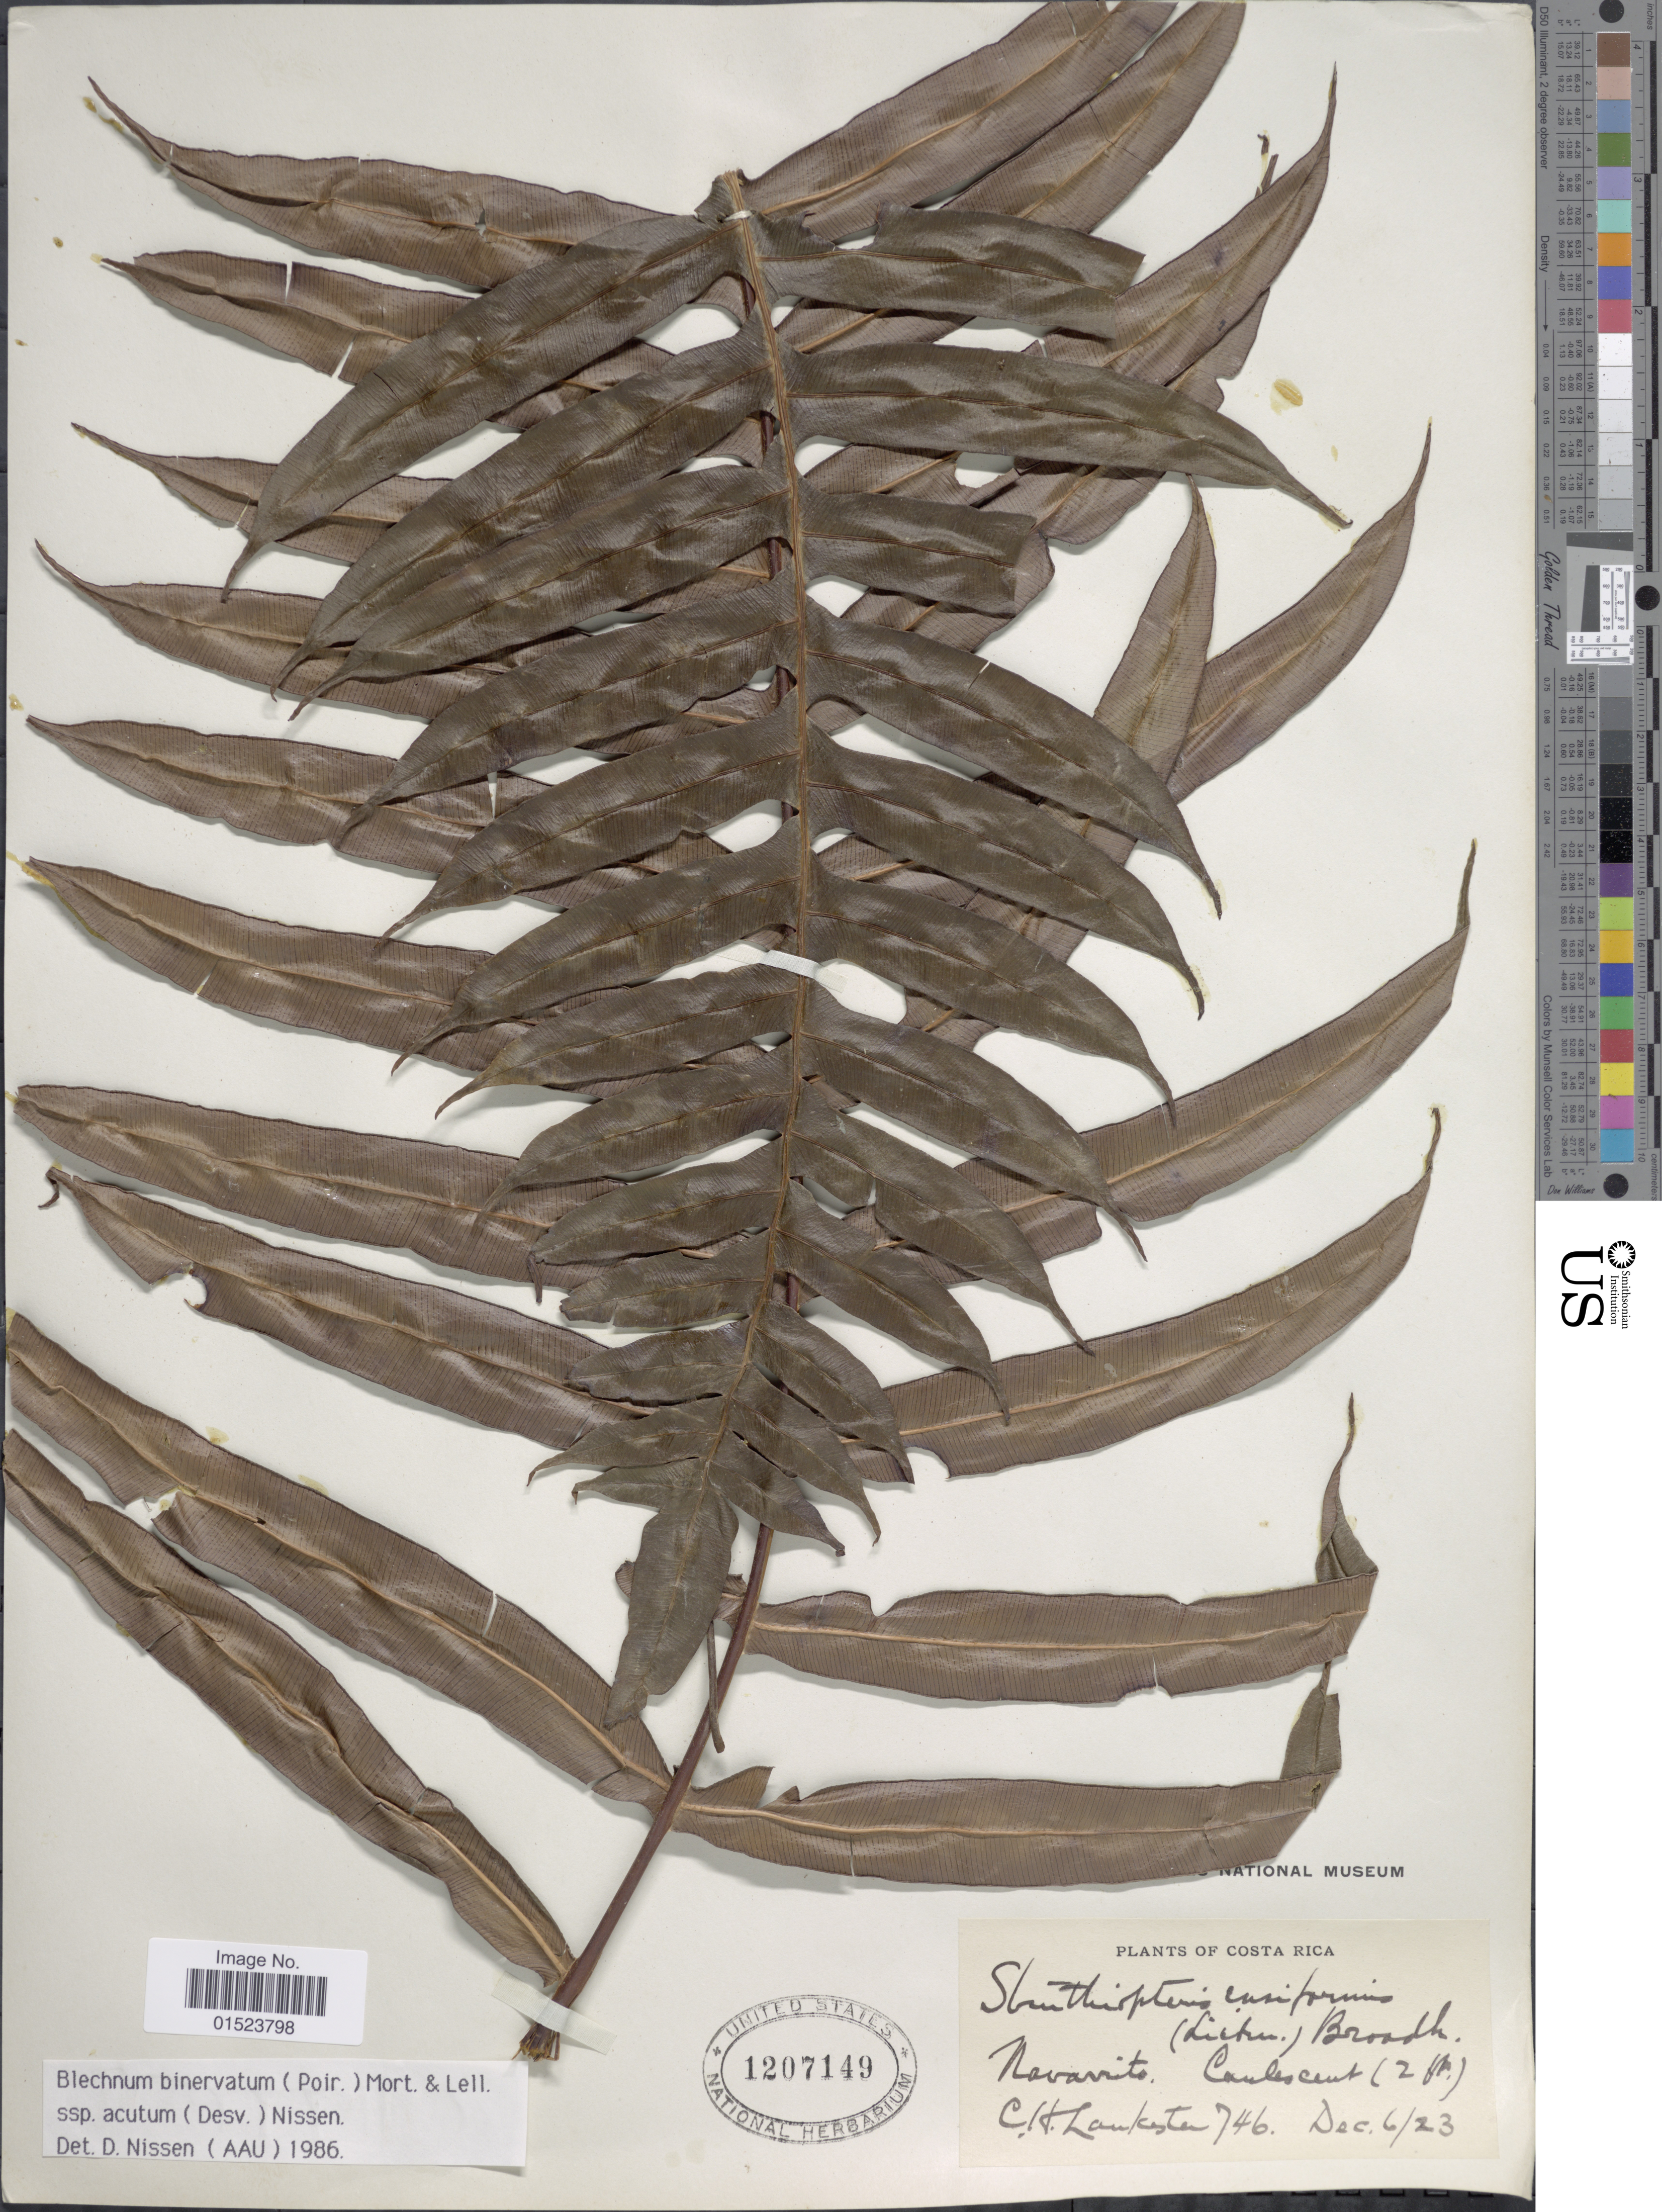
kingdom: Plantae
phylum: Tracheophyta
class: Polypodiopsida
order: Polypodiales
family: Blechnaceae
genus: Blechnum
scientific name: Blechnum ensiforme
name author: (Liebm.) C. Chr.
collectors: C. H. Lankester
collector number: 746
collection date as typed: Transcribed d/m/y: 6/12/23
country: Costa Rica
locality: Navarrito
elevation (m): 1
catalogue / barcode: US 1207149